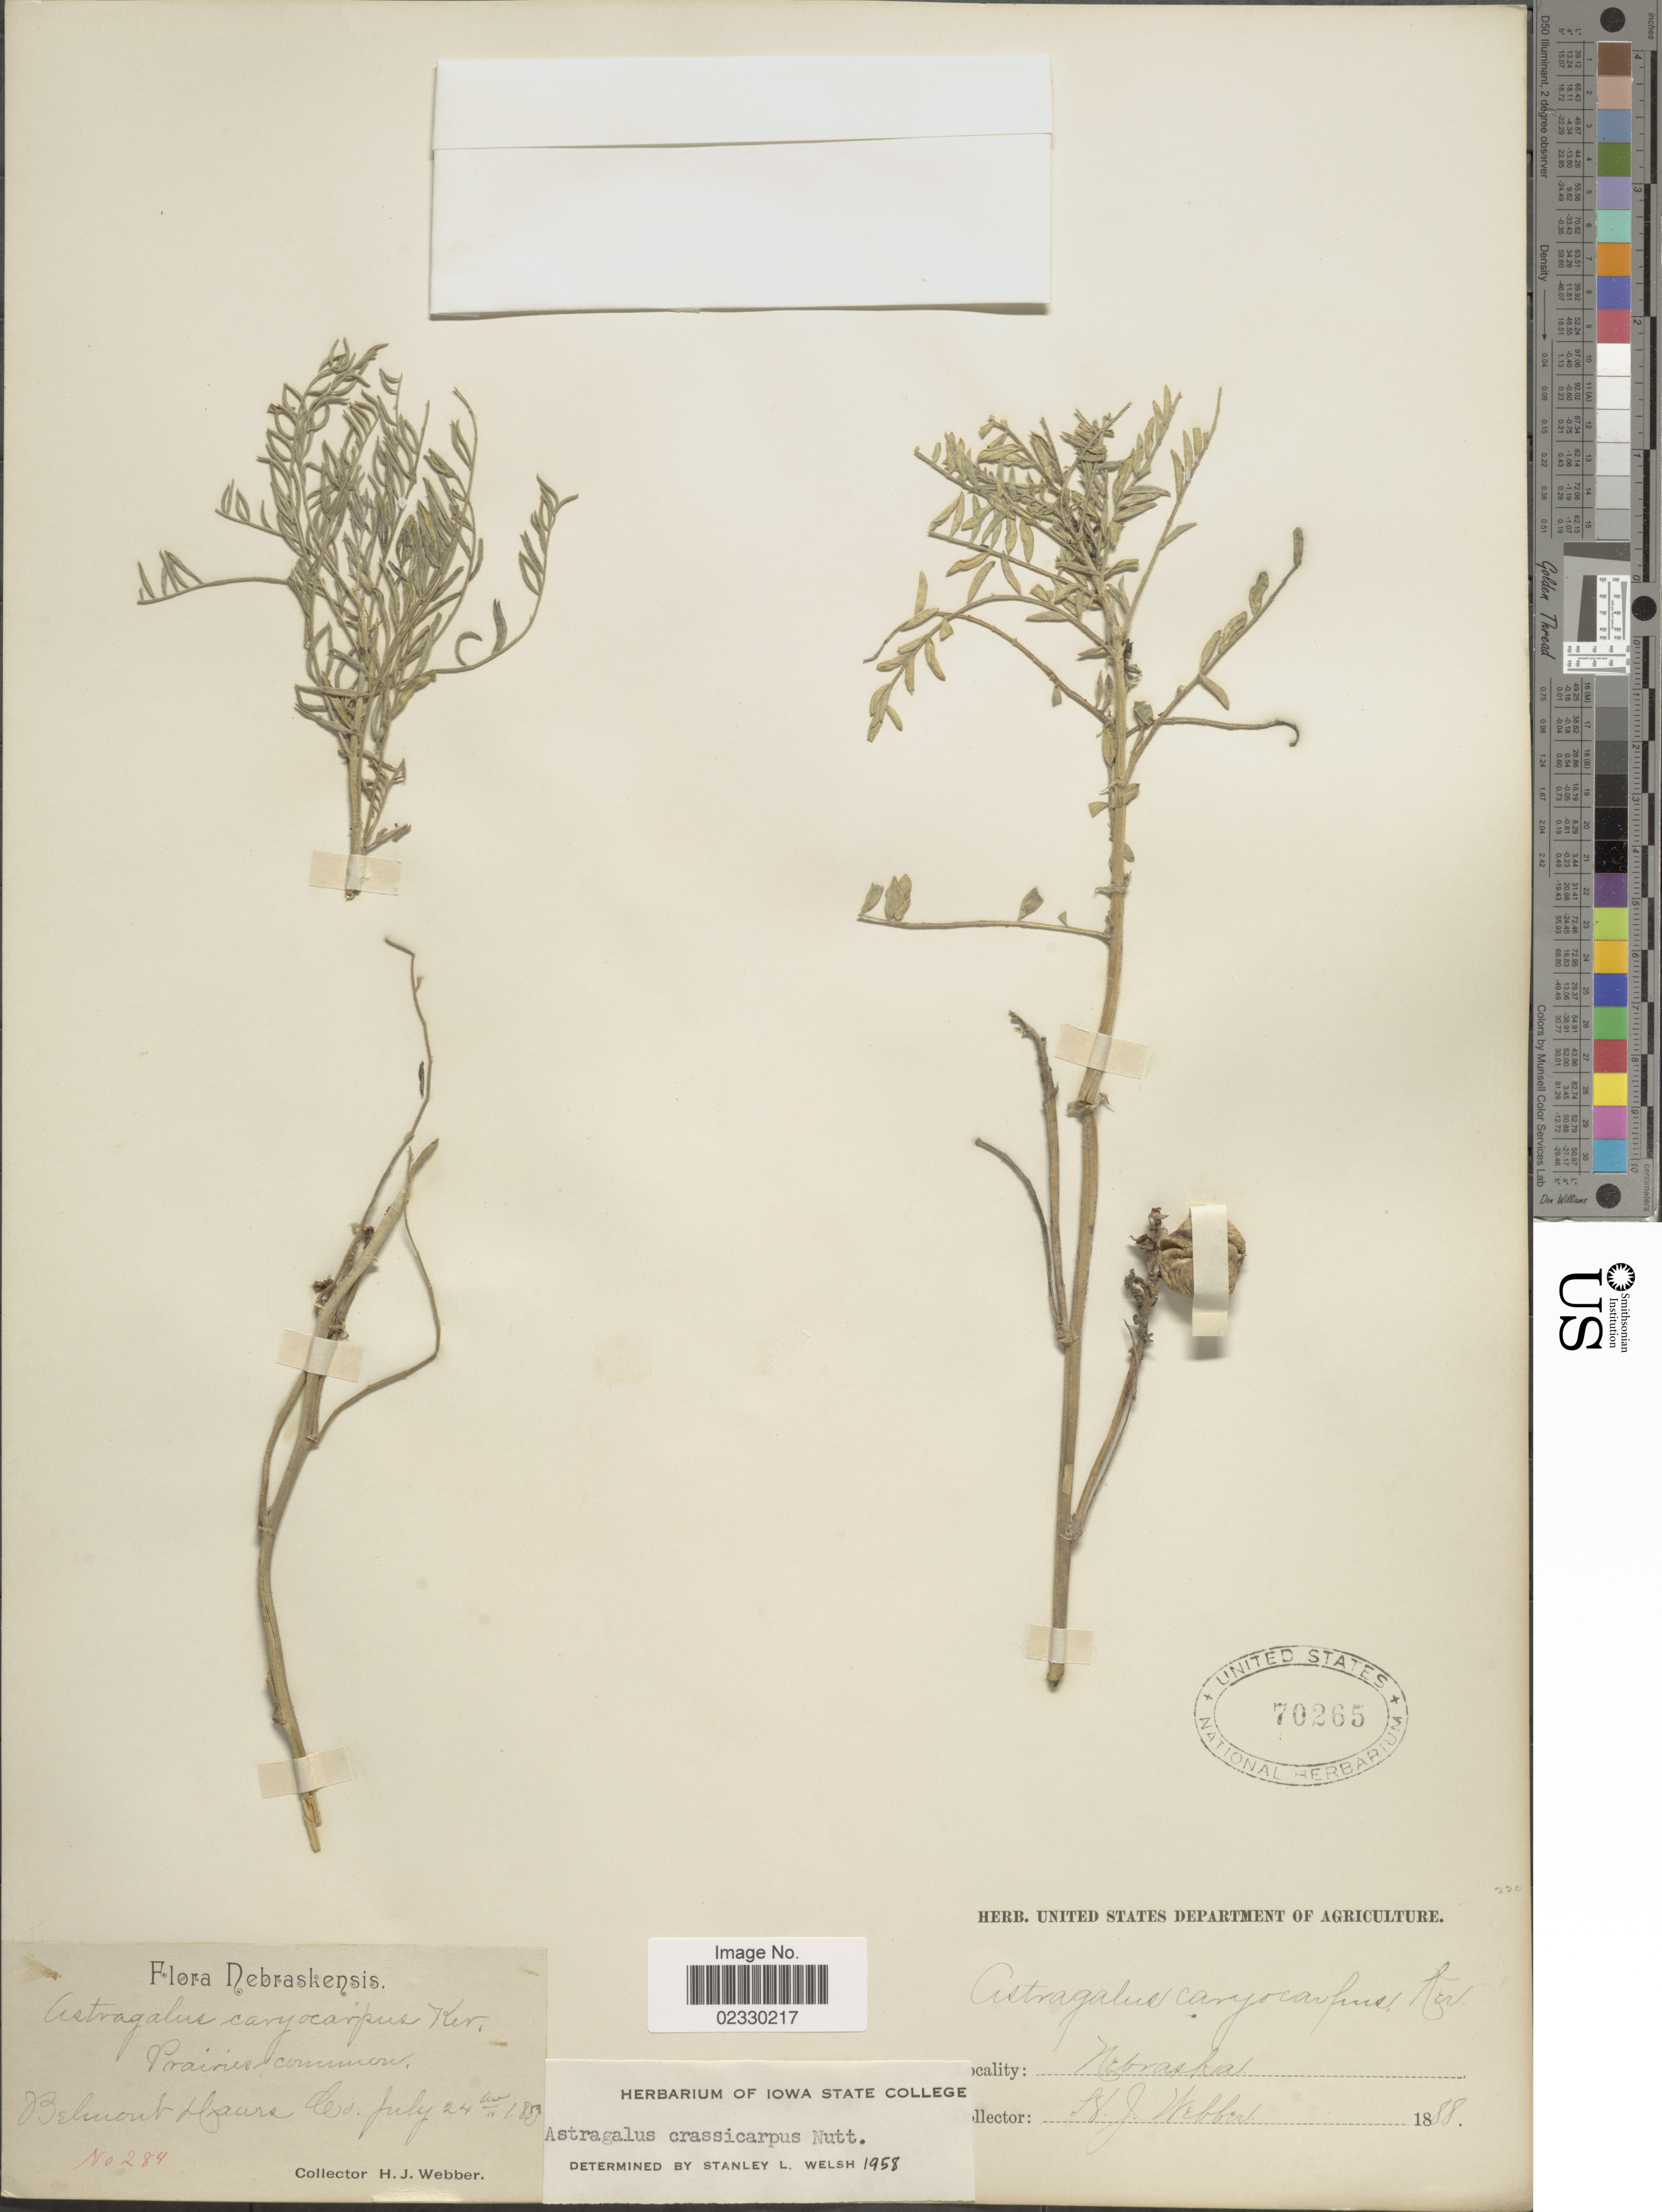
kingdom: Plantae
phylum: Tracheophyta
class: Magnoliopsida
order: Fabales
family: Fabaceae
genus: Astragalus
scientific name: Astragalus crassicarpus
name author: Nutt.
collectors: H. Webber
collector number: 284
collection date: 1888-07-24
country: United States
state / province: Nebraska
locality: Prairie common, Belmont Haurs Co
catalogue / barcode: US 70265